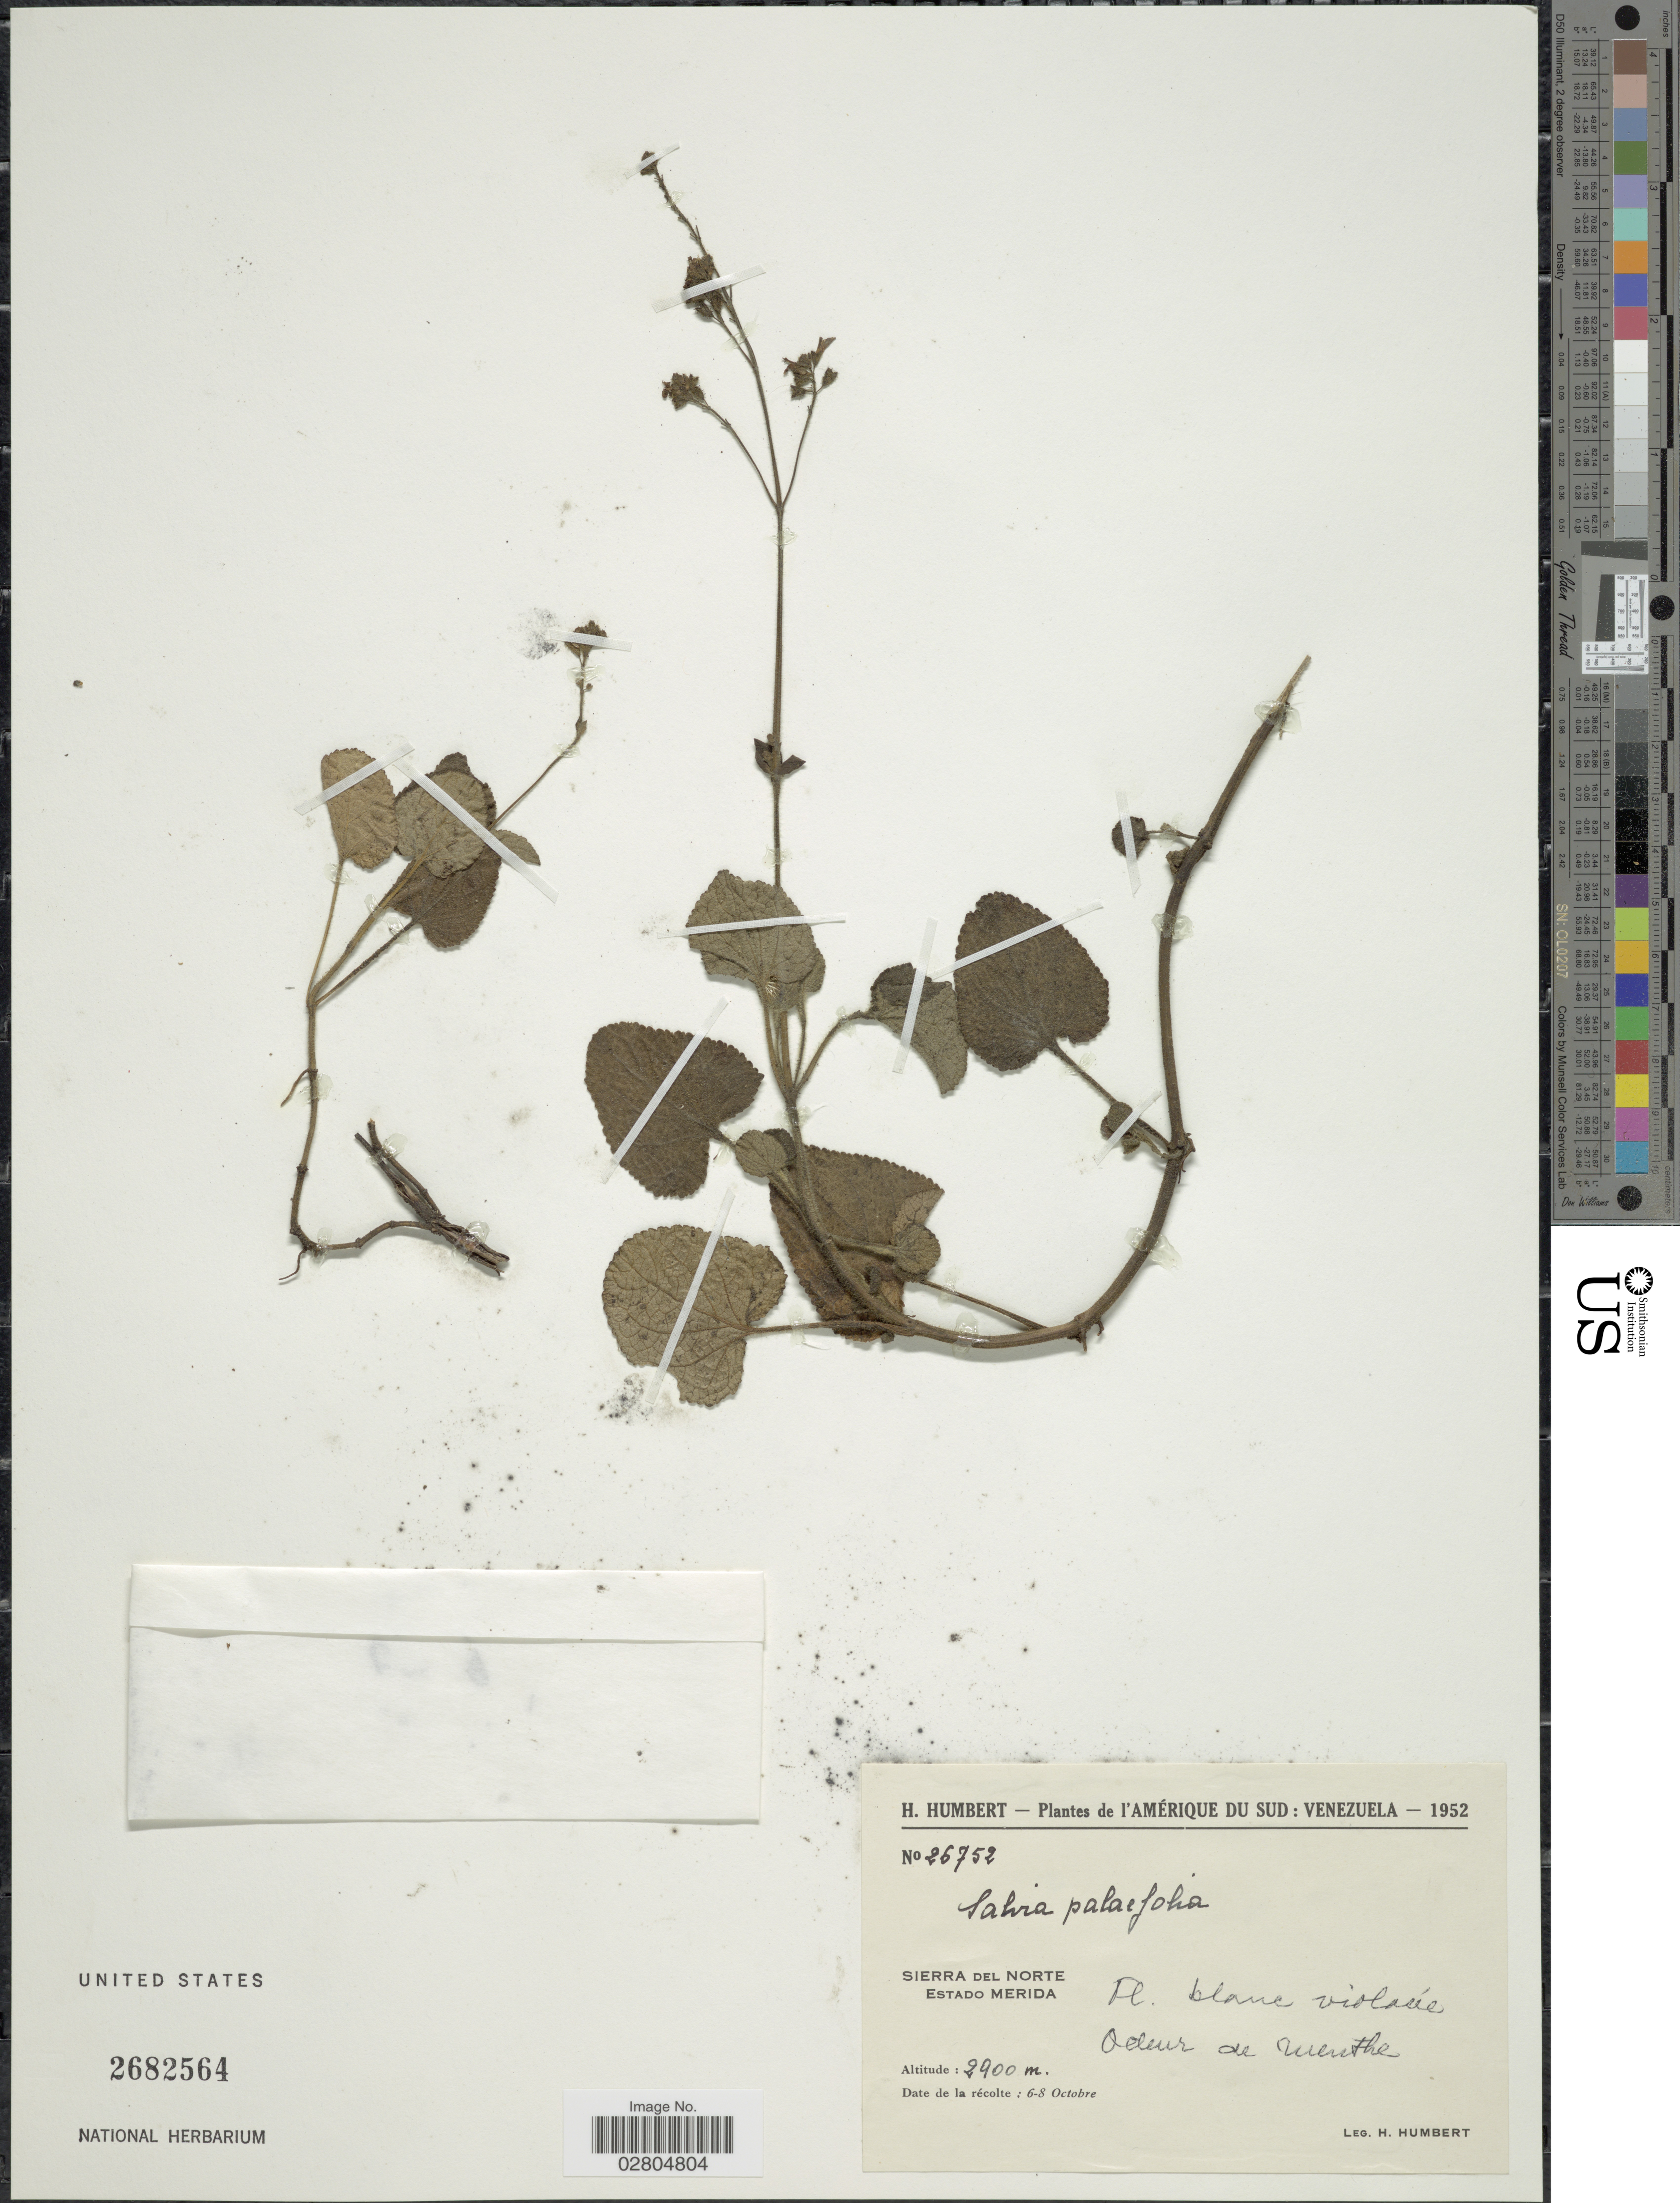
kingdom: Plantae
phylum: Tracheophyta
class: Magnoliopsida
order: Lamiales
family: Lamiaceae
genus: Salvia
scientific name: Salvia palifolia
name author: Kunth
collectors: H. Humbert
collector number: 26752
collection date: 1952-10-06/1952-10-08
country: Venezuela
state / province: Mérida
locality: Sierra del Norte.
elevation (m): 2900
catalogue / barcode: US 2682564